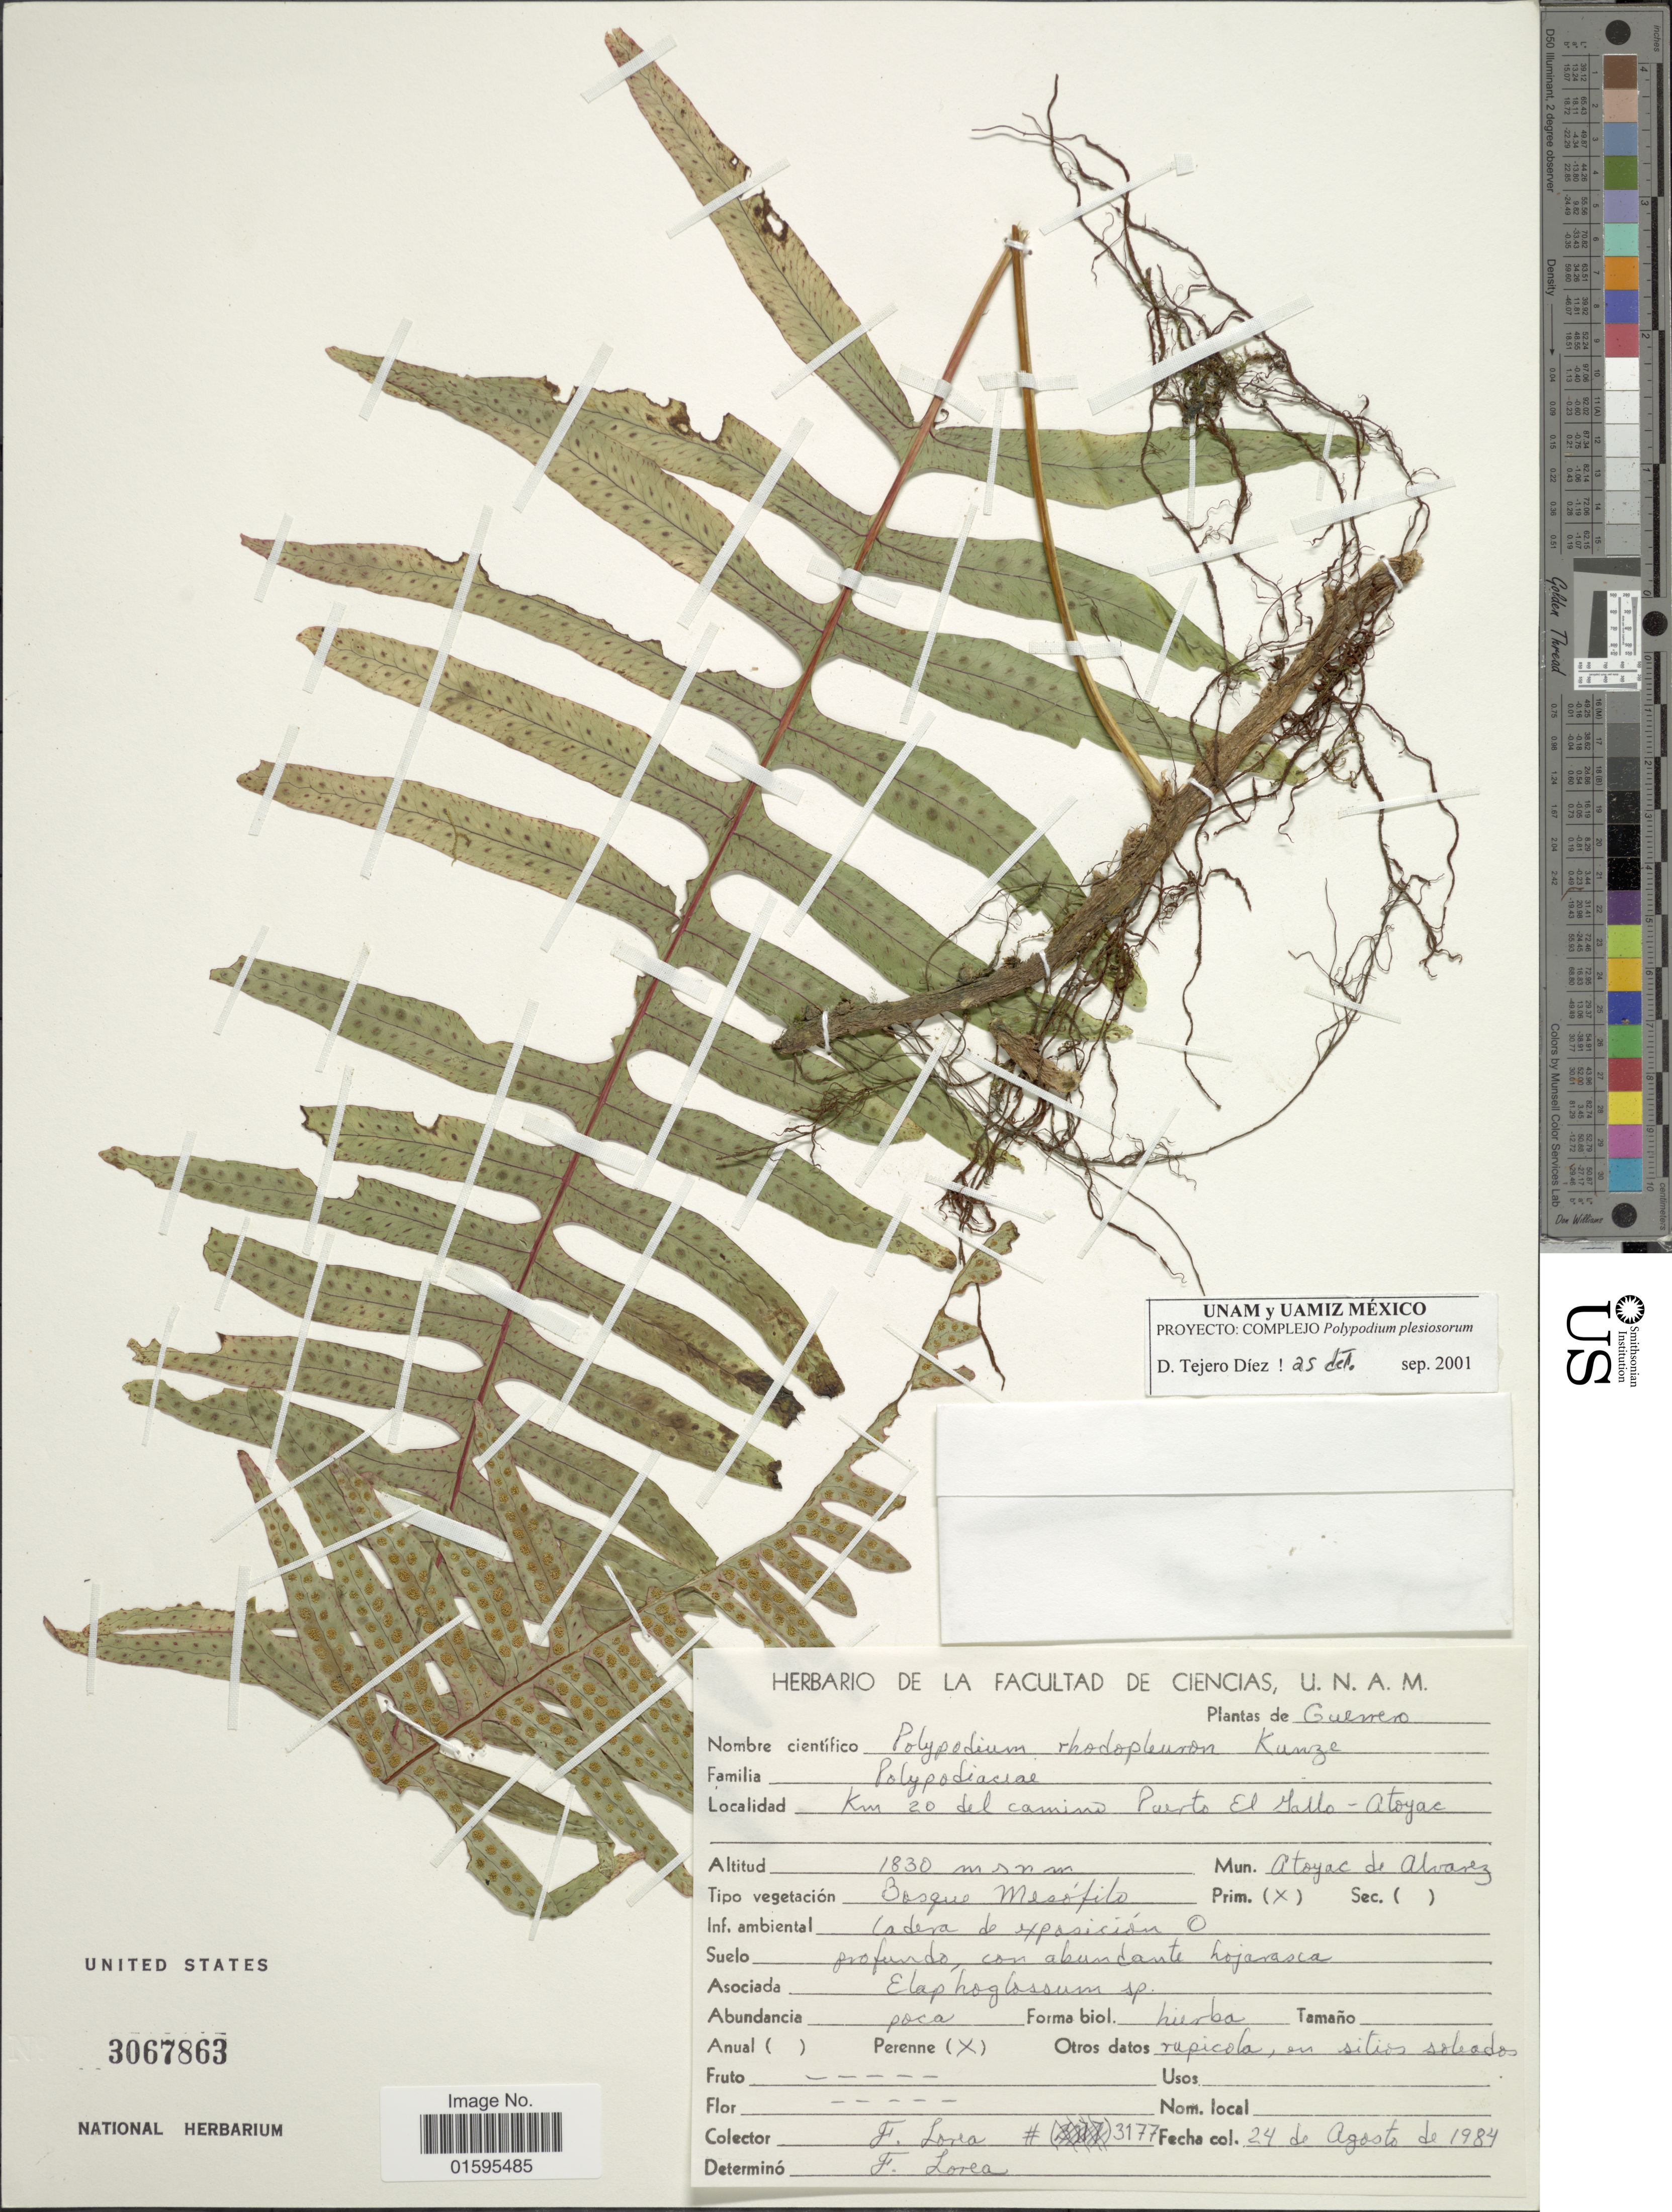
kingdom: Plantae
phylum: Tracheophyta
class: Polypodiopsida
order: Polypodiales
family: Polypodiaceae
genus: Polypodium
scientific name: Polypodium rhodopleuron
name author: Kunze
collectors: F. Lorea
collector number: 3177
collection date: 1984-08-24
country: Mexico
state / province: Guerrero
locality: Km 20 del camino Puerto El Gallo-Atoyac, Mun. Atoyac de Alvarez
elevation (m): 1830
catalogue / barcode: US 3067863